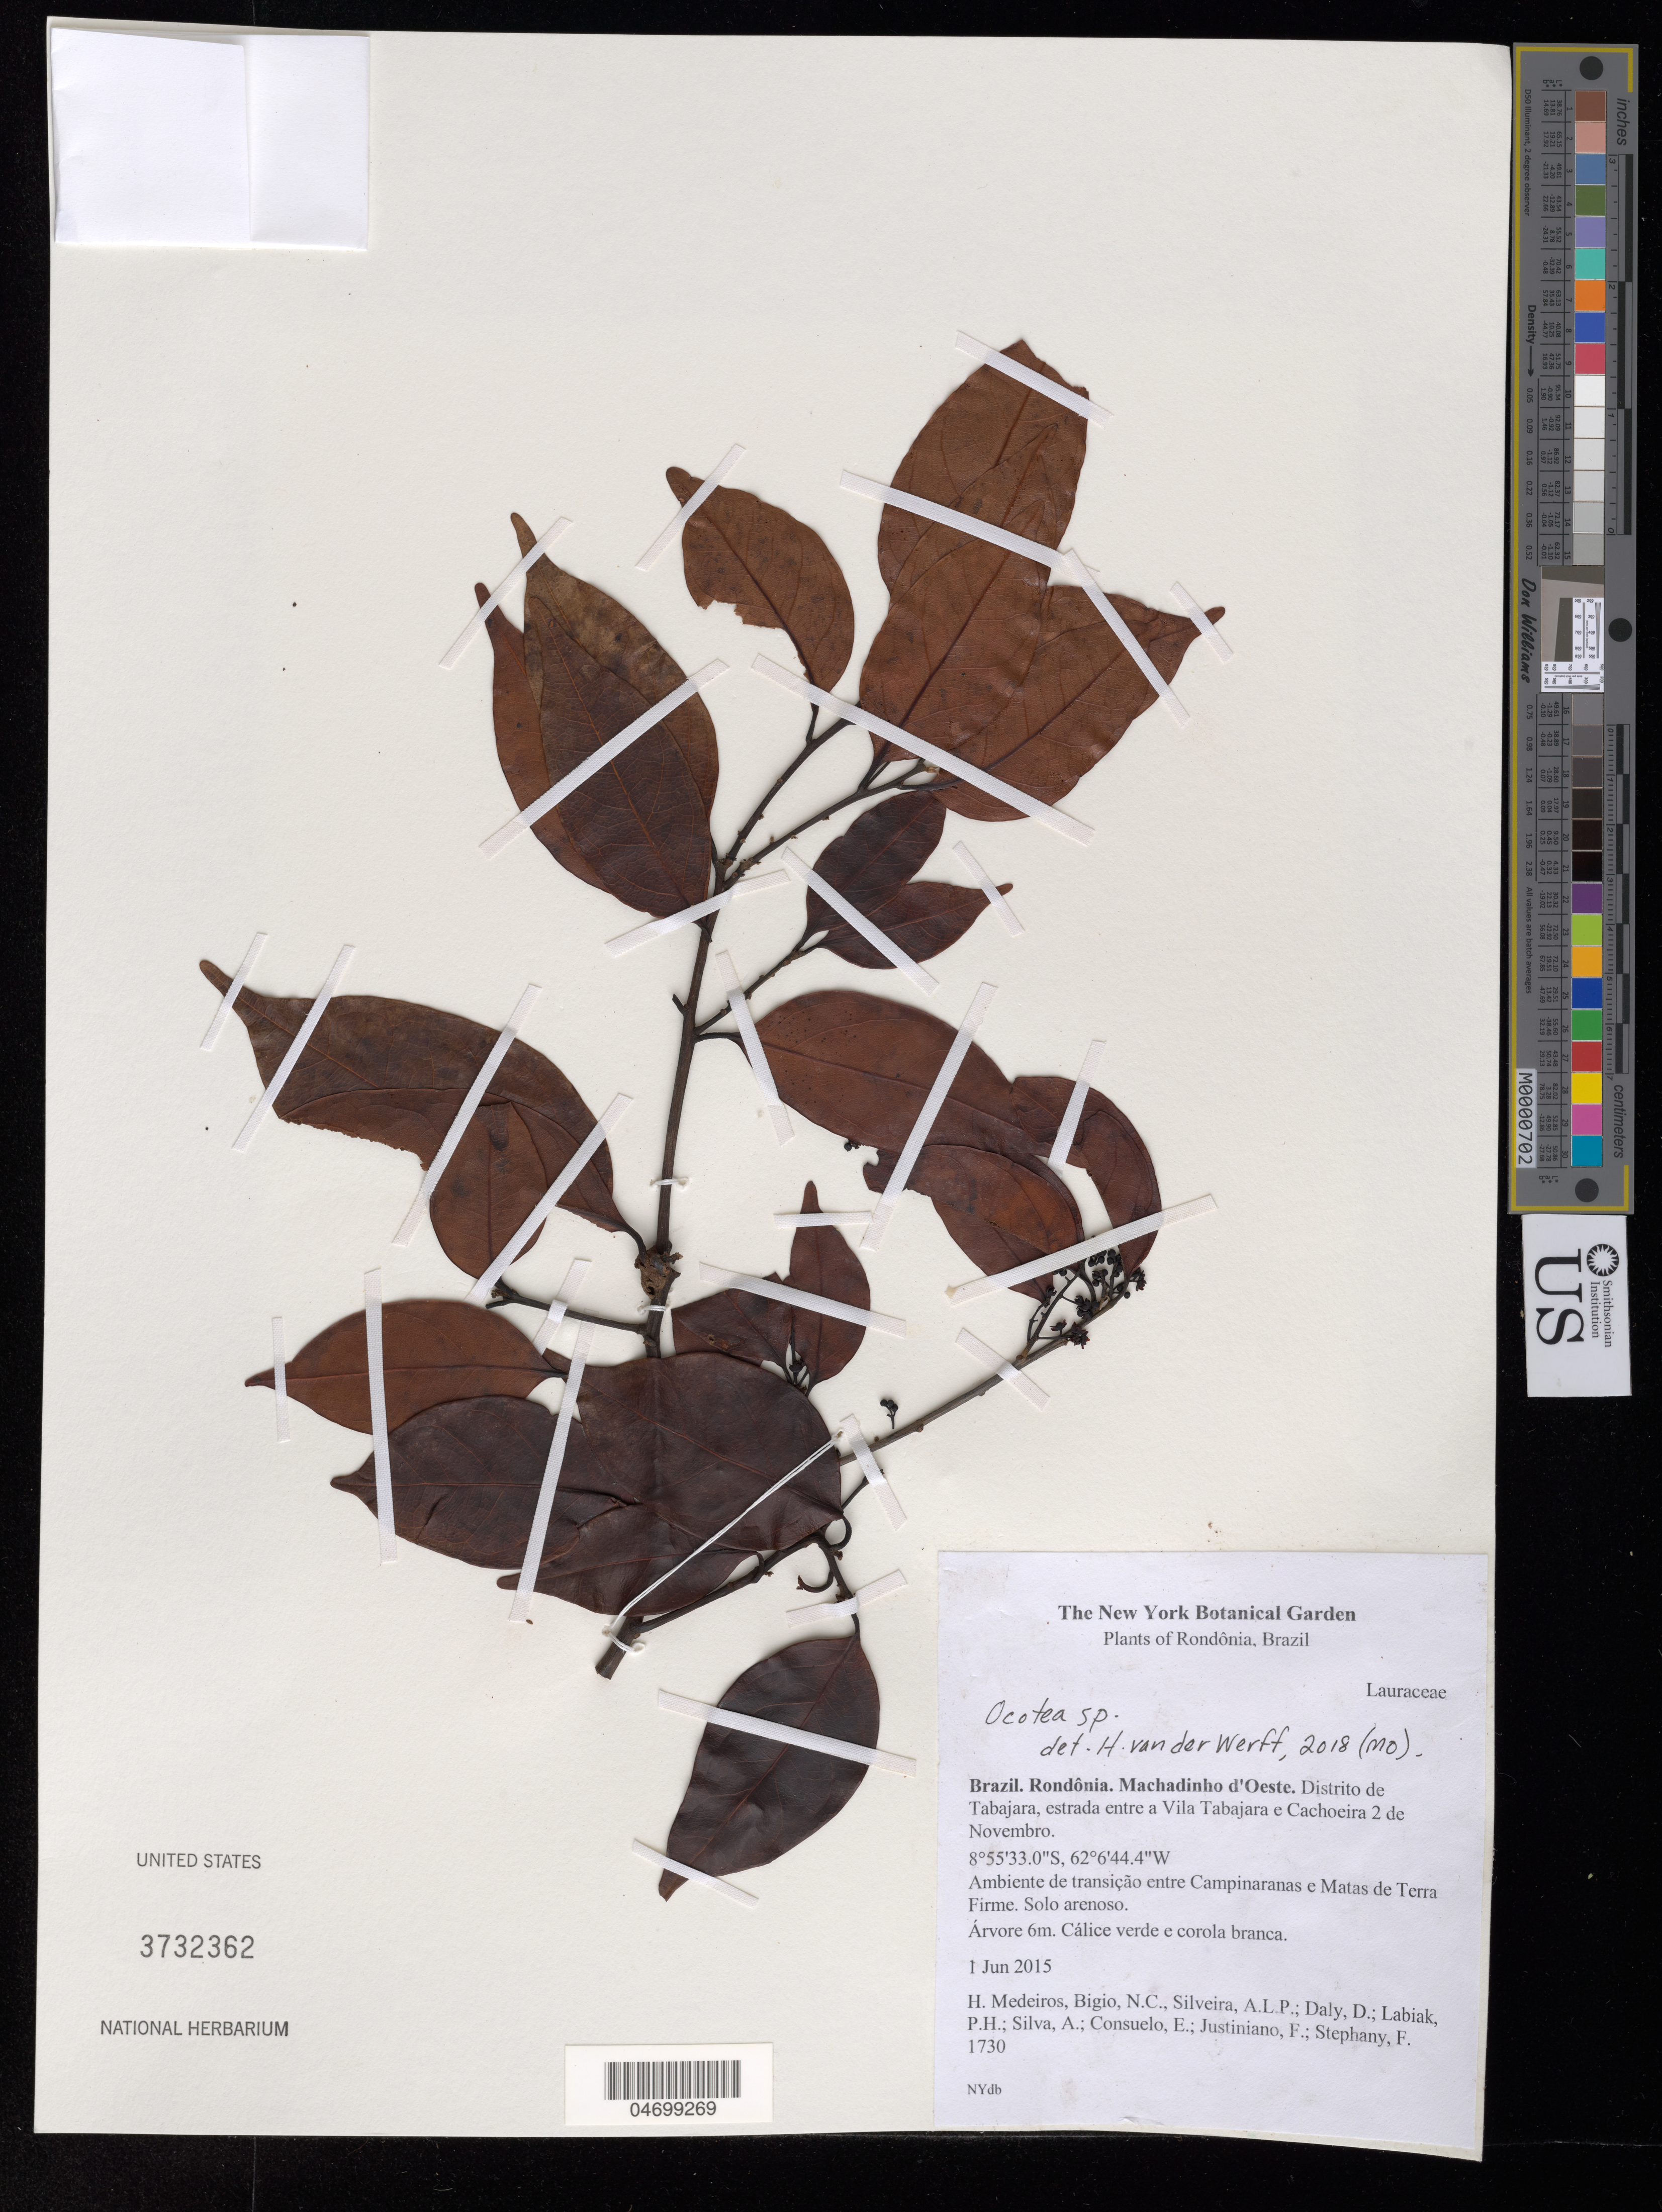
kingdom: Plantae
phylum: Tracheophyta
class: Magnoliopsida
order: Laurales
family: Lauraceae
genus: Ocotea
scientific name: Ocotea sp.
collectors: H. Medeiros, N. C. Bigio, A. Silveira, D. Daly & et al.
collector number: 1730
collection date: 2015-06-01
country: Brazil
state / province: Rondônia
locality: Machadinho d'Oeste. Distrito de Tabajara, estrada entre a Vila Tabajara e Cachoeira 2 de Novembro. Ambiente de transição entre Campinaranas e Matas de Terre Firme.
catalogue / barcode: US 3732362